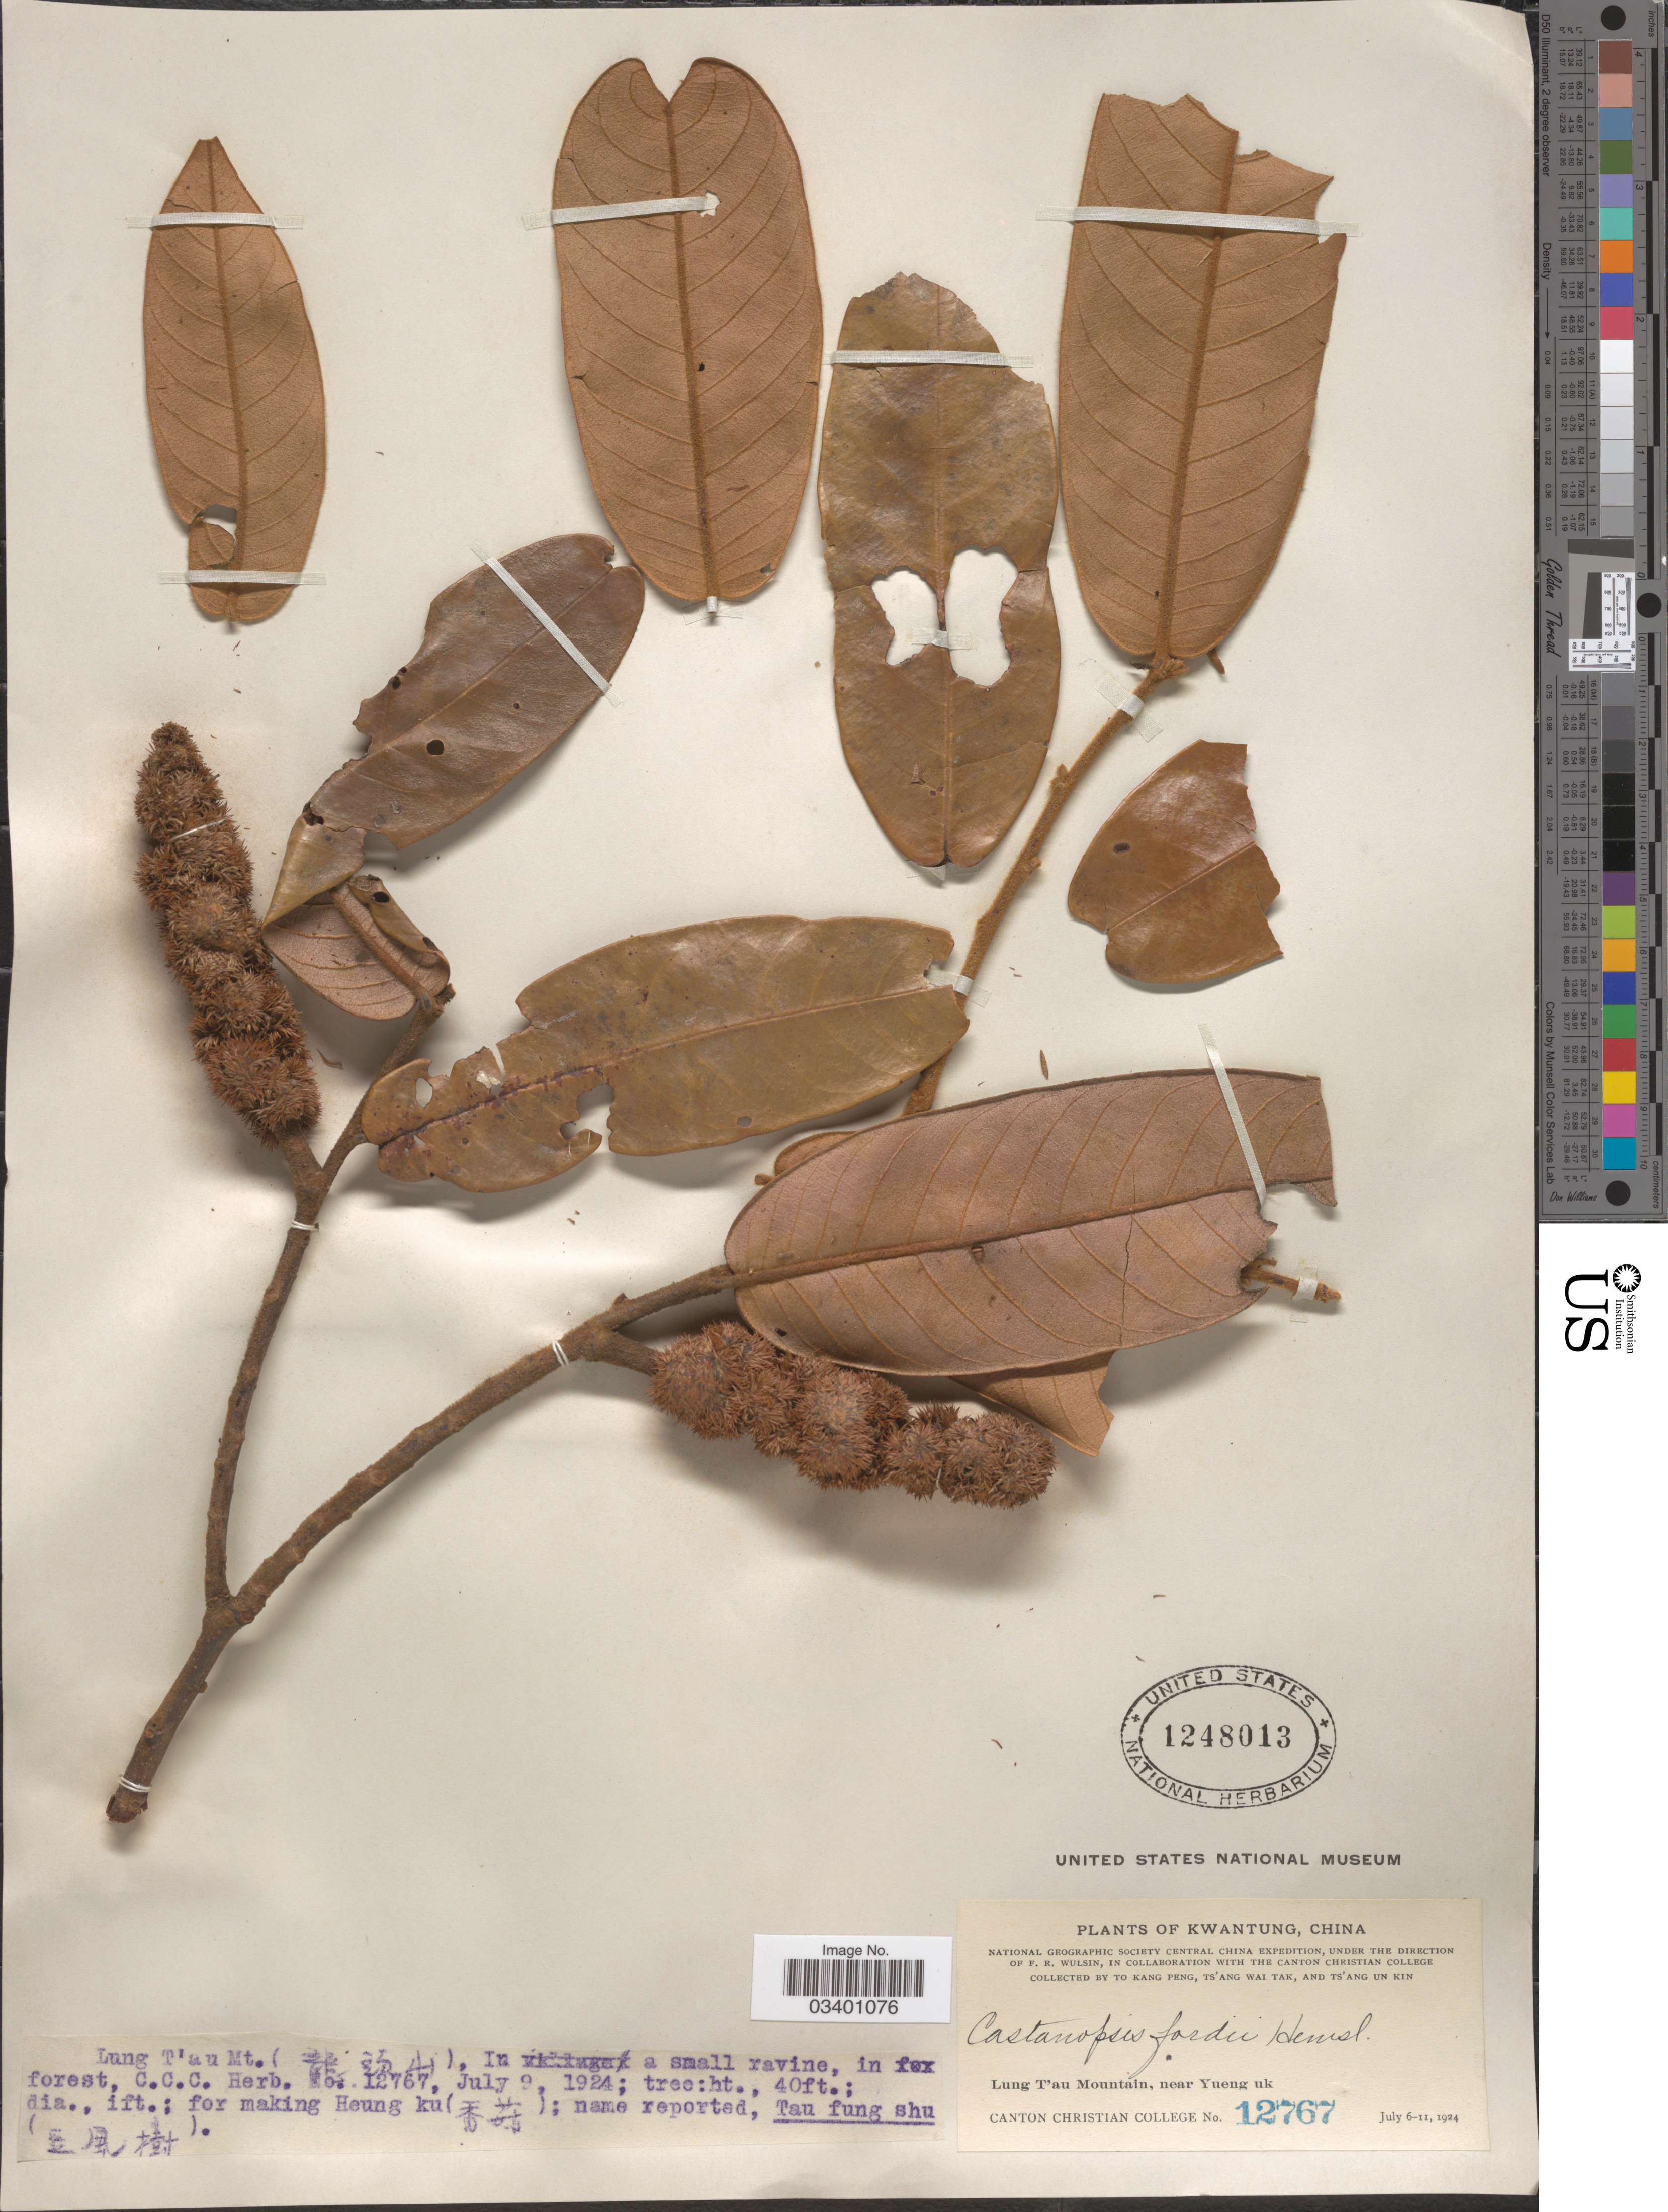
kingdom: Plantae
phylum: Tracheophyta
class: Magnoliopsida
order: Fagales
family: Fagaceae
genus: Castanopsis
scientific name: Castanopsis fordii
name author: Hance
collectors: T. K. Peng, W. T. Tsang & Ts' Ang Un Kin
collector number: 12767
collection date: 1924-07-09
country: China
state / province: Guangdong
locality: Kwantung. Lung T'au Mountain, Near Yueng uk. Lung T'au Mt. (X).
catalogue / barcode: US 1248013